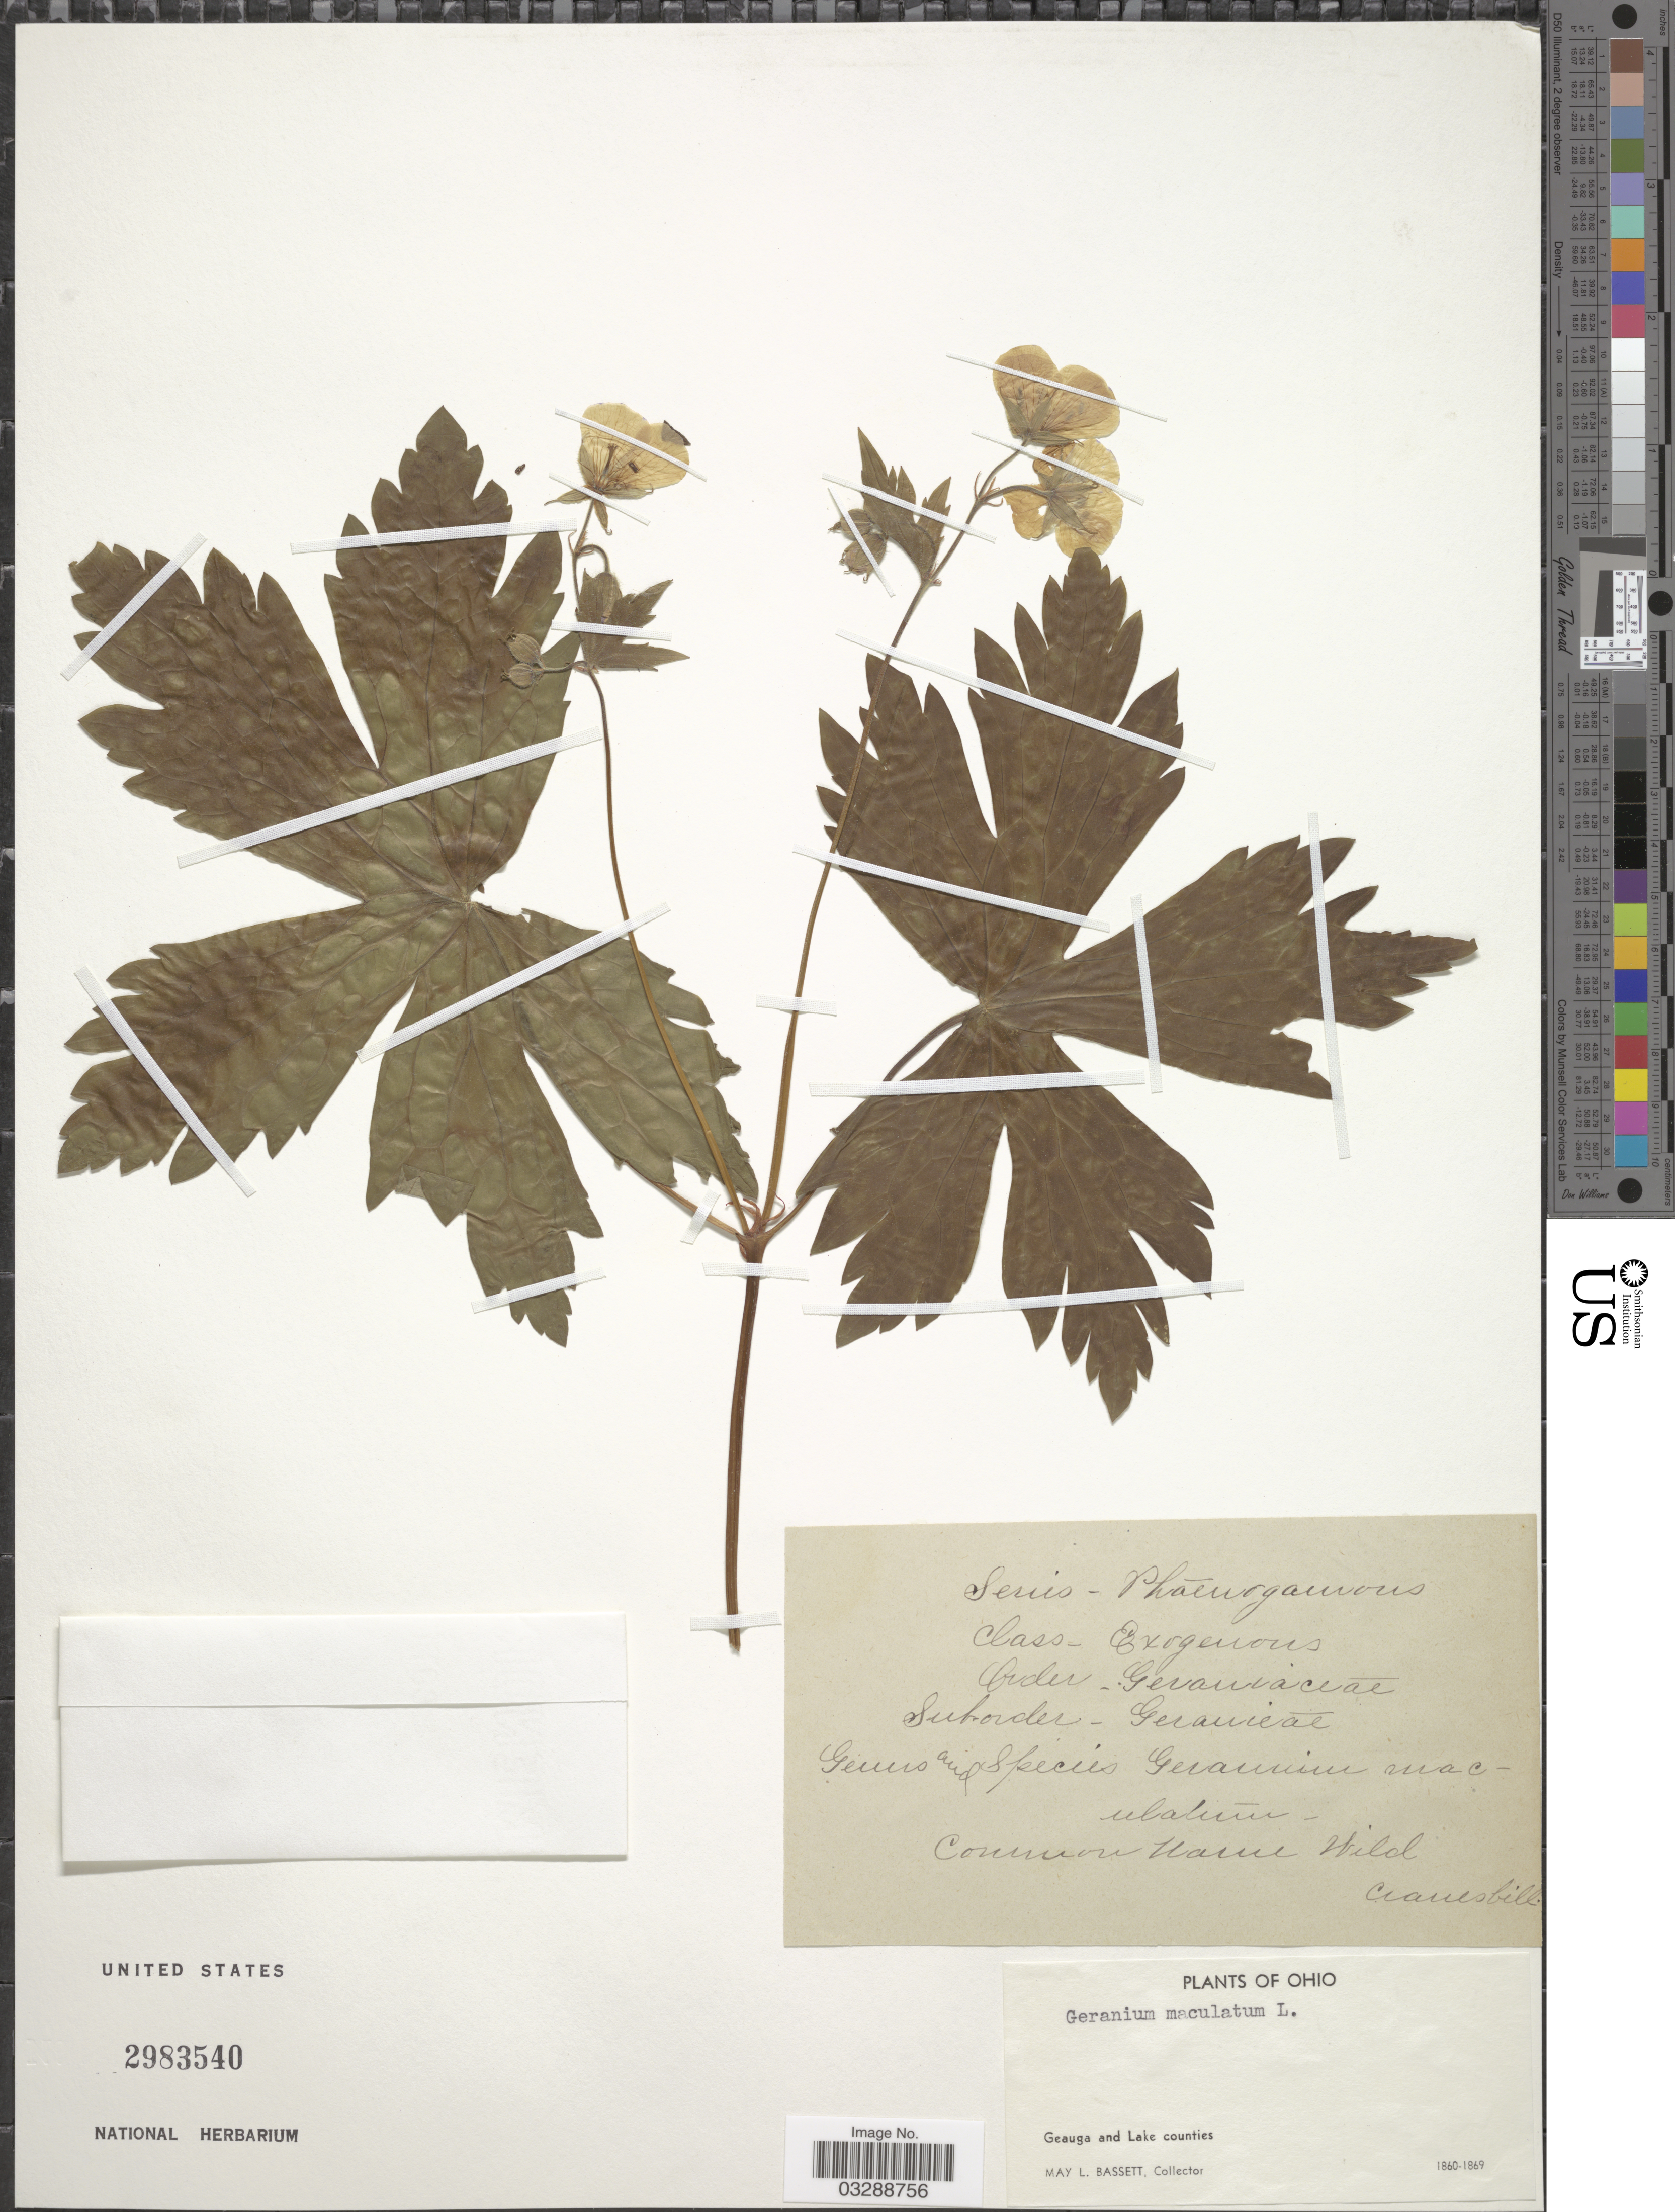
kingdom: Plantae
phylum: Tracheophyta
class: Magnoliopsida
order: Geraniales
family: Geraniaceae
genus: Geranium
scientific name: Geranium maculatum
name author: L.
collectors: M. L. Bassett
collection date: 1860/1869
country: United States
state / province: Ohio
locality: Geauga and Lake counties.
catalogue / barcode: US 2983540